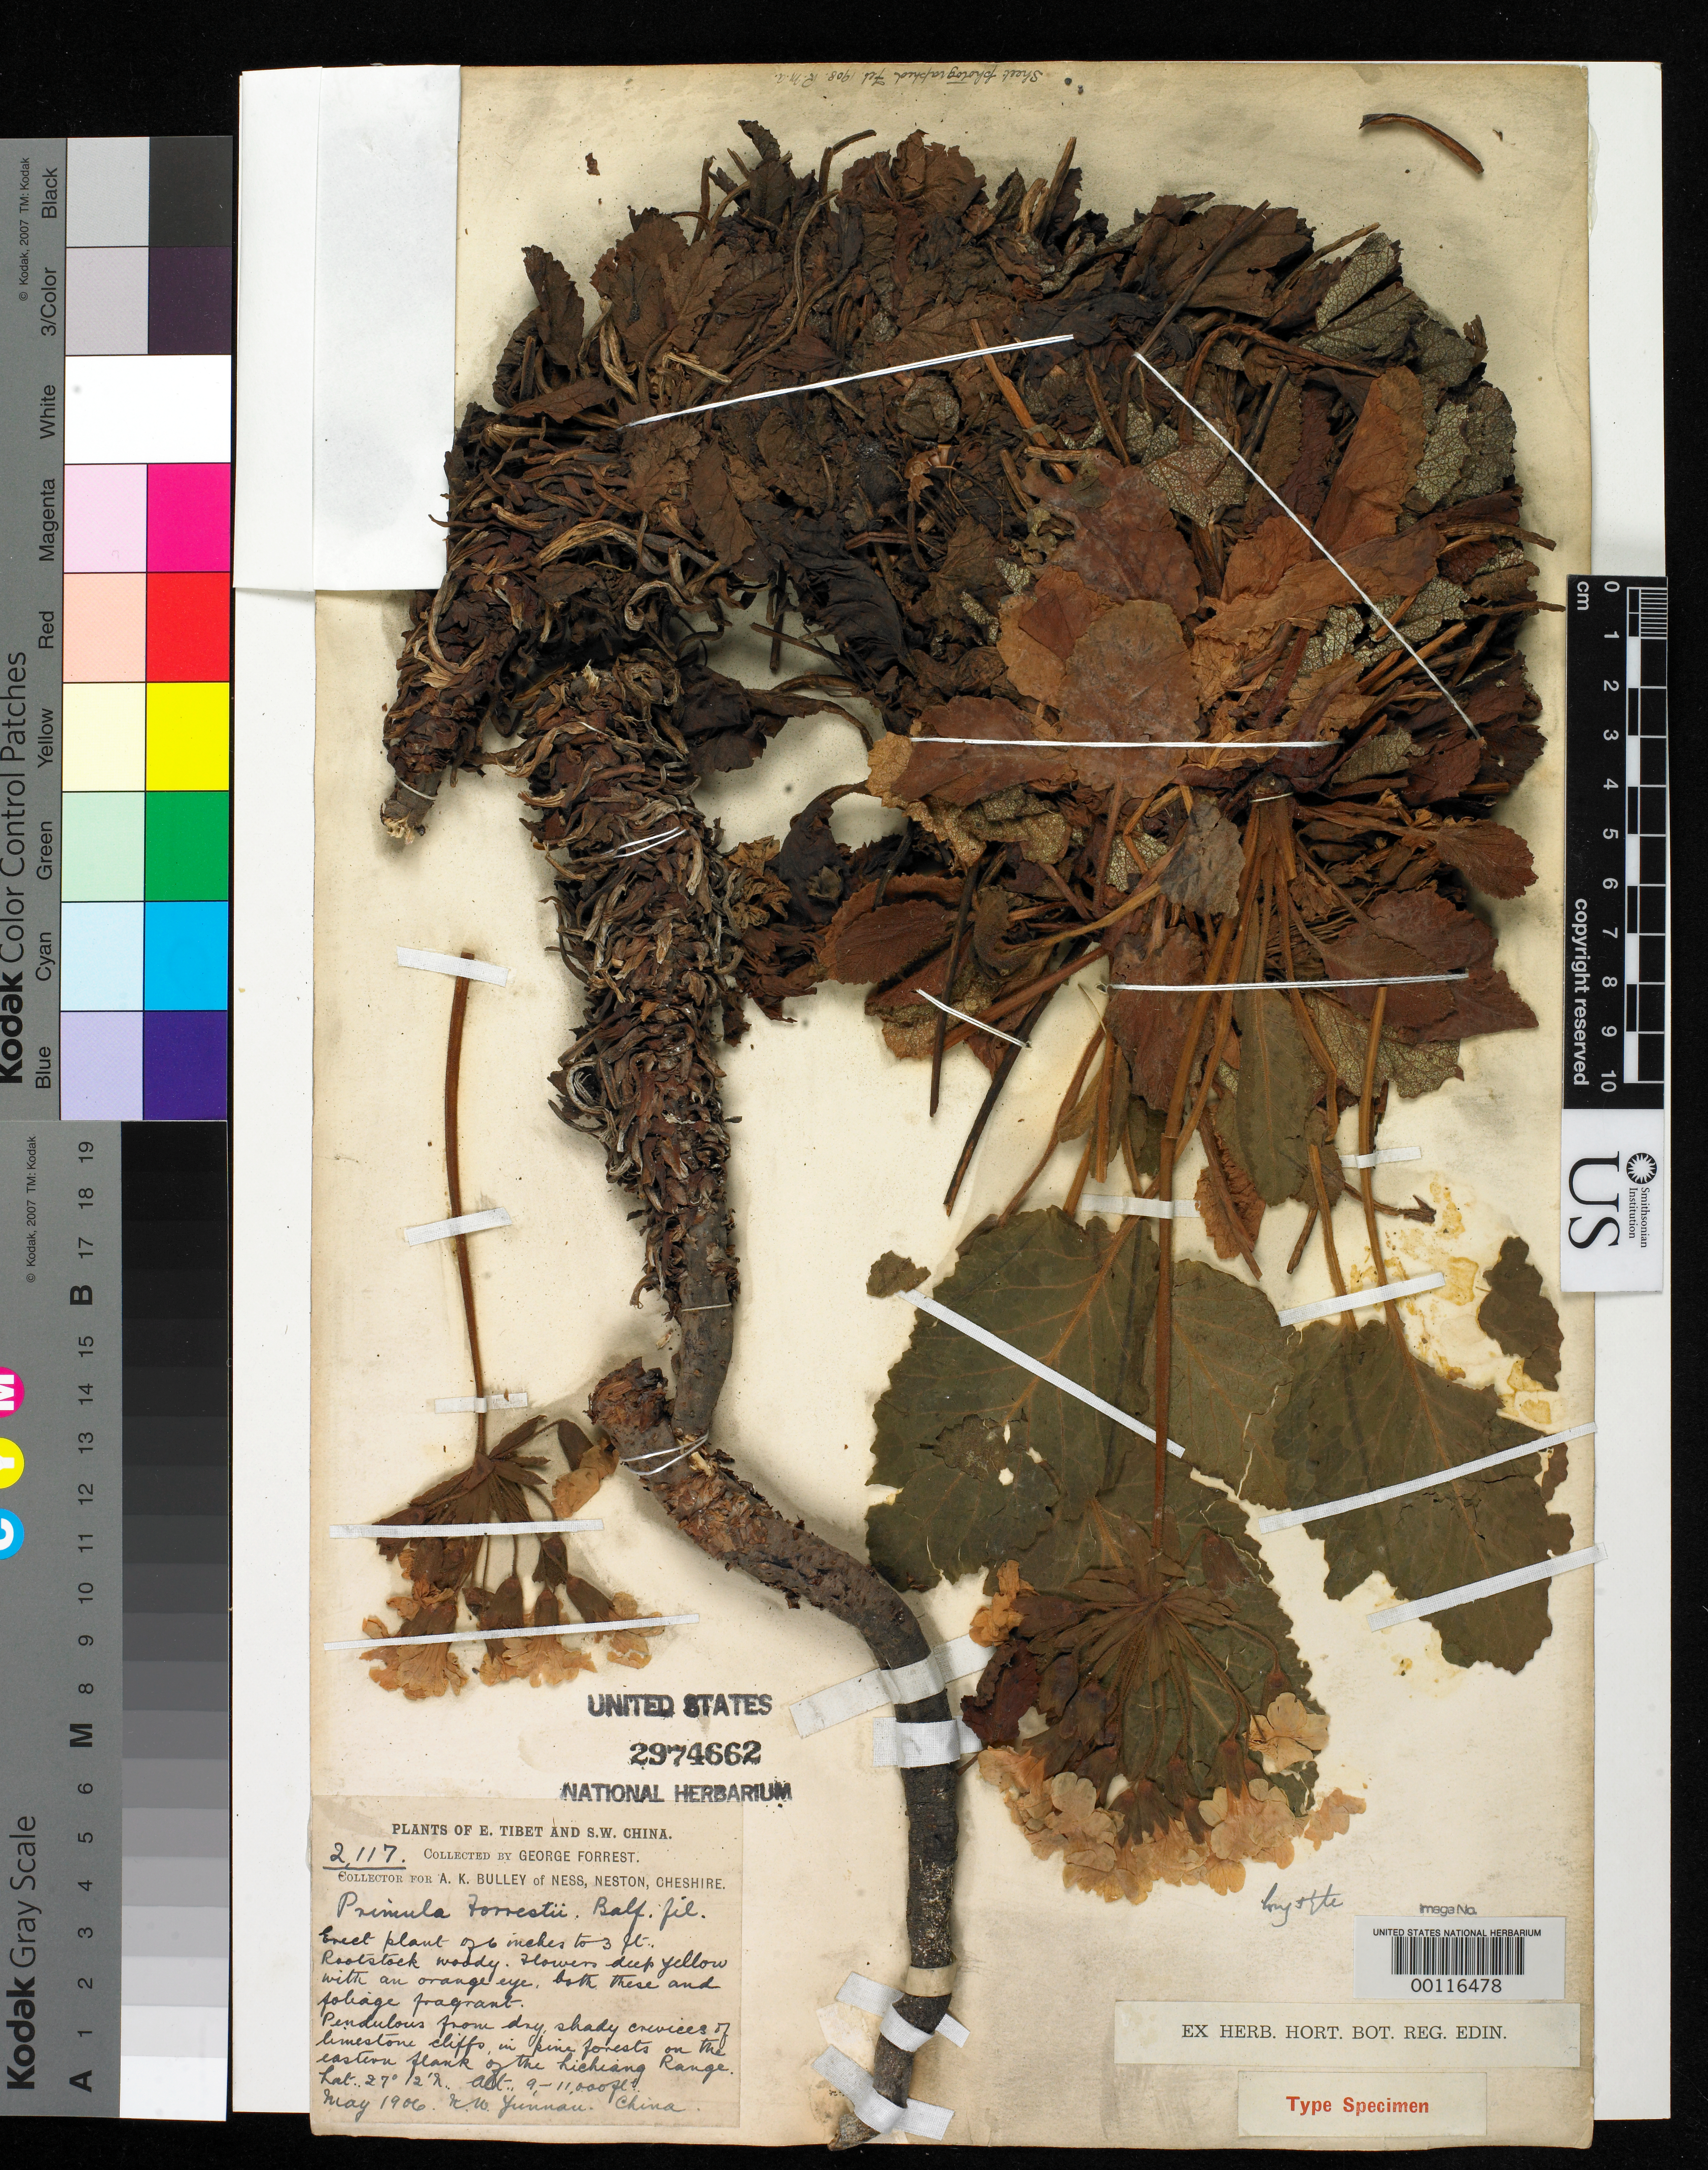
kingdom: Plantae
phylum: Tracheophyta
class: Magnoliopsida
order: Ericales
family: Primulaceae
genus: Primula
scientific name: Primula forrestii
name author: Balf. f. in Forrest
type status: Isotype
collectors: G. Forrest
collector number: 2117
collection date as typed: May 1906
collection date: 1906-05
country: China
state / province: Yunnan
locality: E flank of Lichian Grange; alt. 9000-11000 ft.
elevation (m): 2743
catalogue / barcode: US 2974662